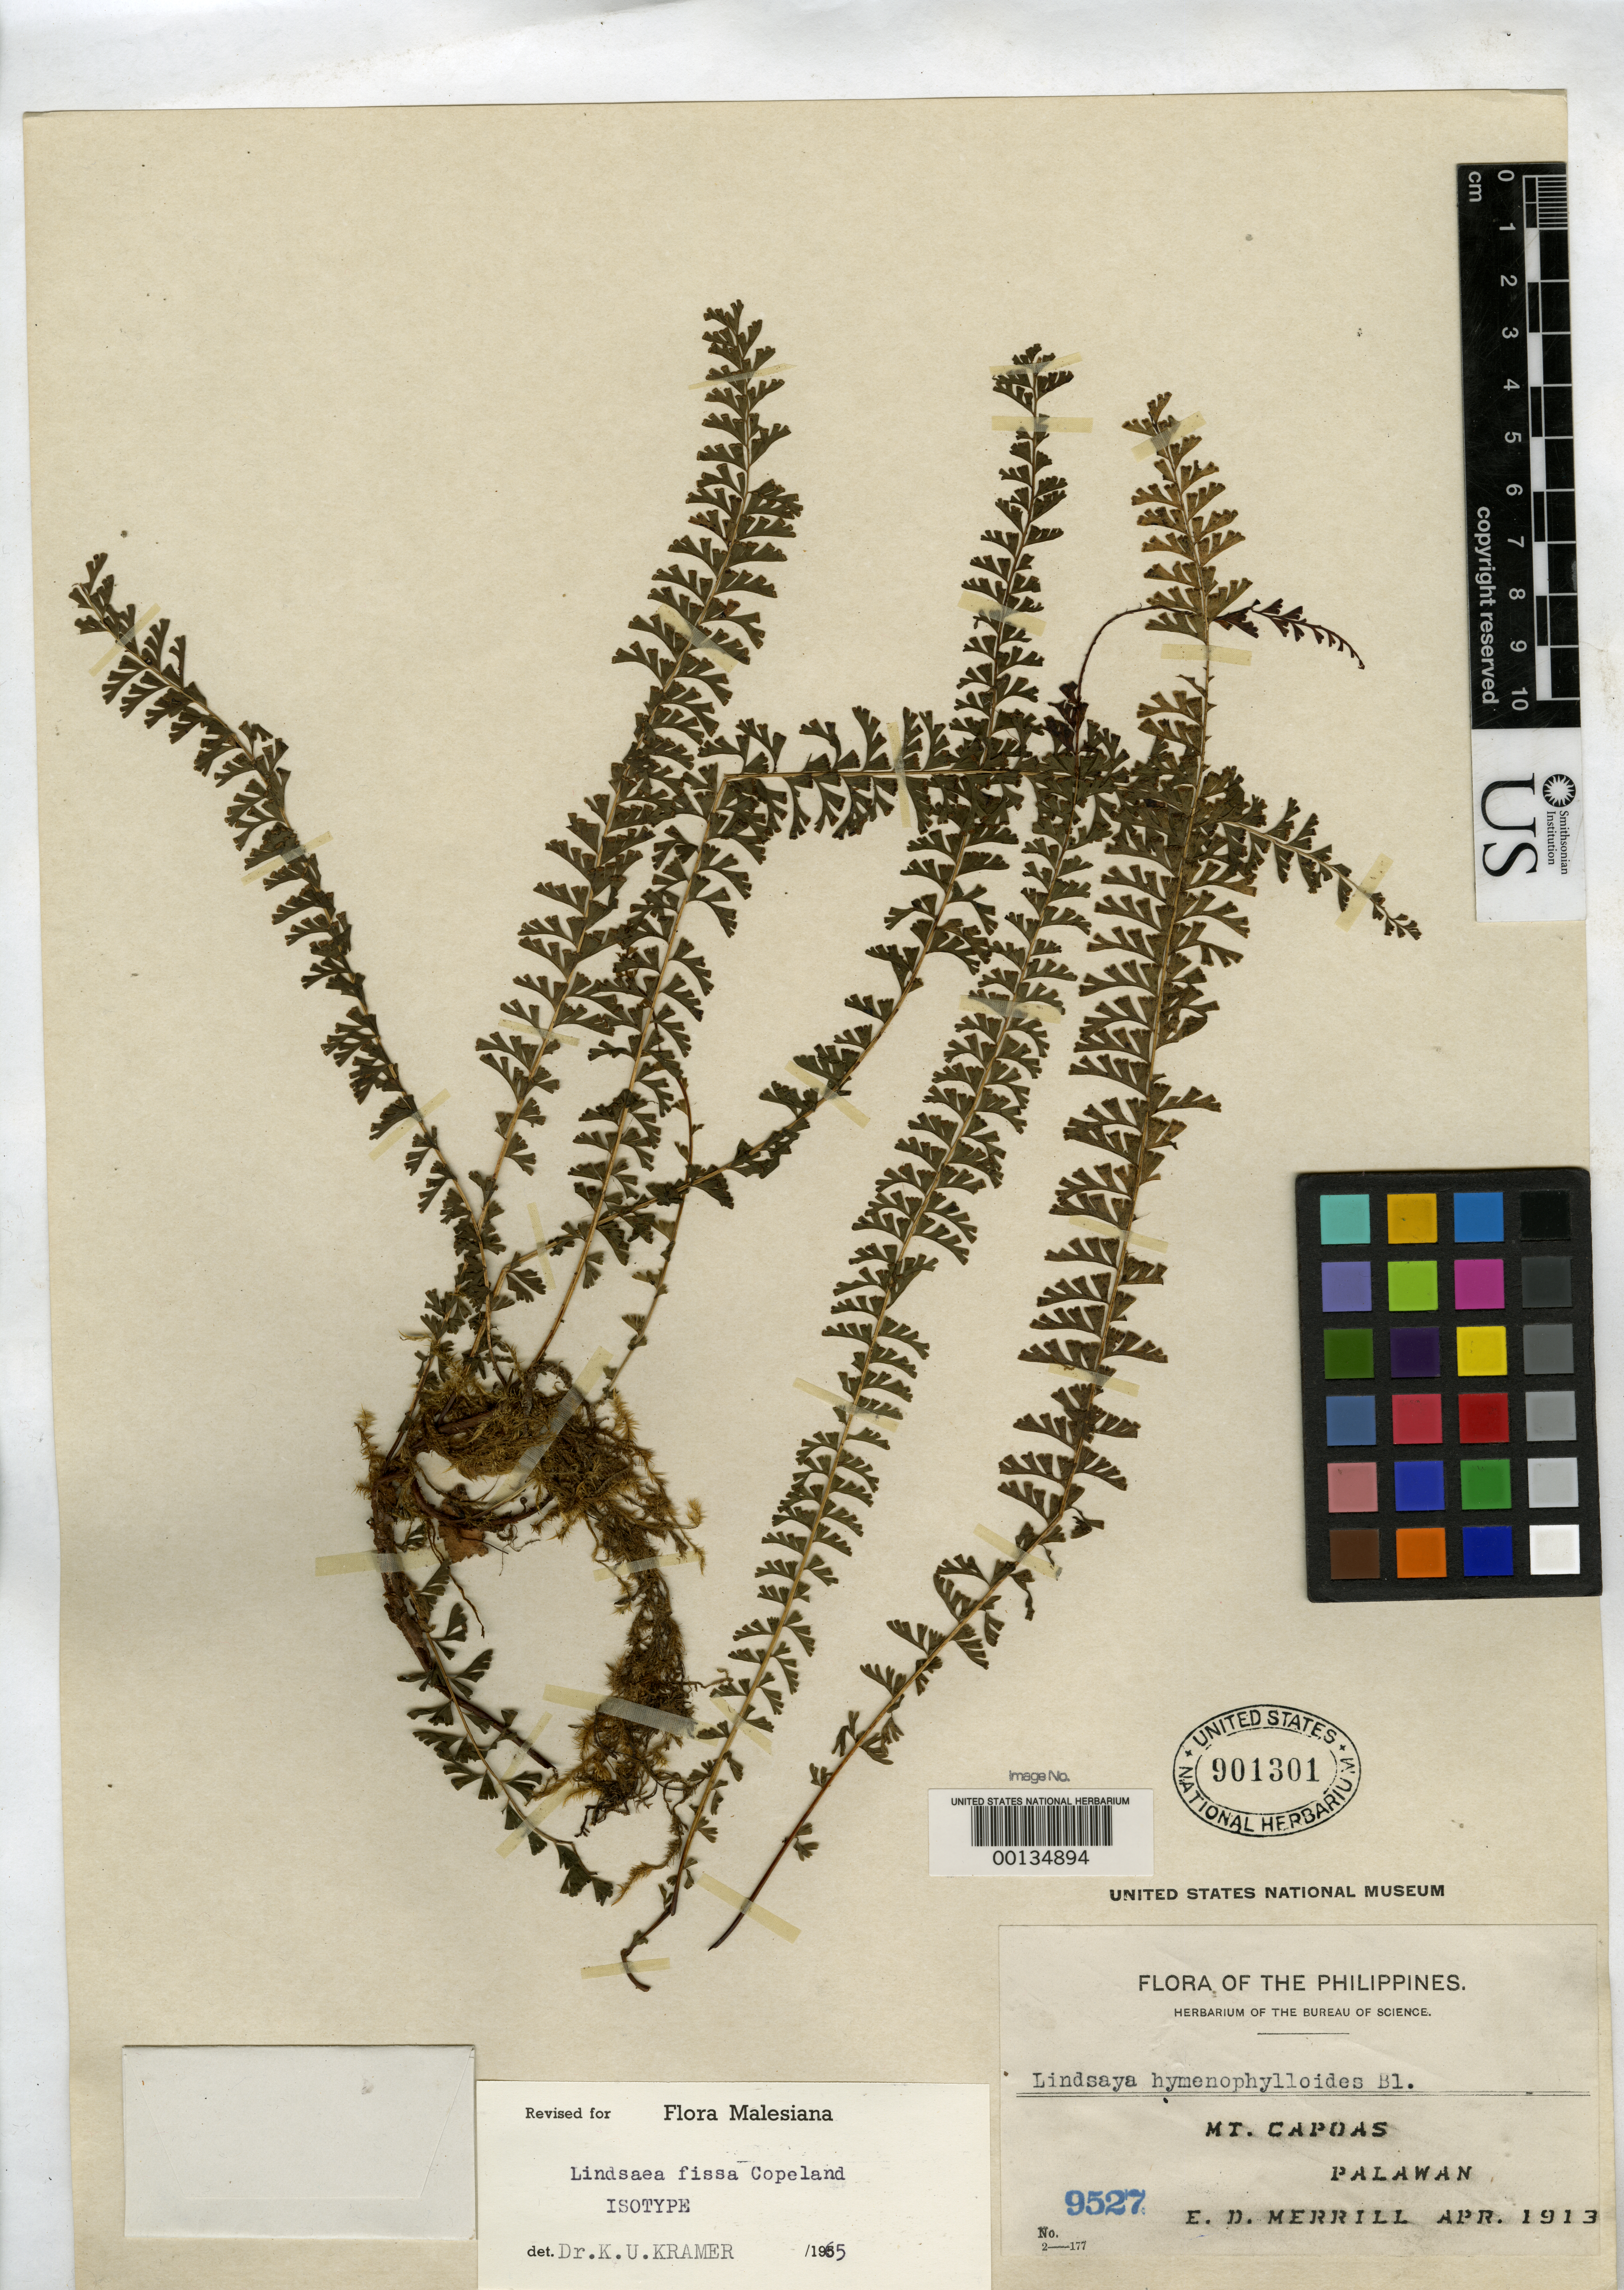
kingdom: Plantae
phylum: Tracheophyta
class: Polypodiopsida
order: Polypodiales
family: Lindsaeaceae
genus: Lindsaea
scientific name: Lindsaea fissa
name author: Copel.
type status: Isotype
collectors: E. D. Merrill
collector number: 9527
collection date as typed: Apr 1913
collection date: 1913-04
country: Philippines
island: Palawan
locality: Mt. Capoas.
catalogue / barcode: US 901301